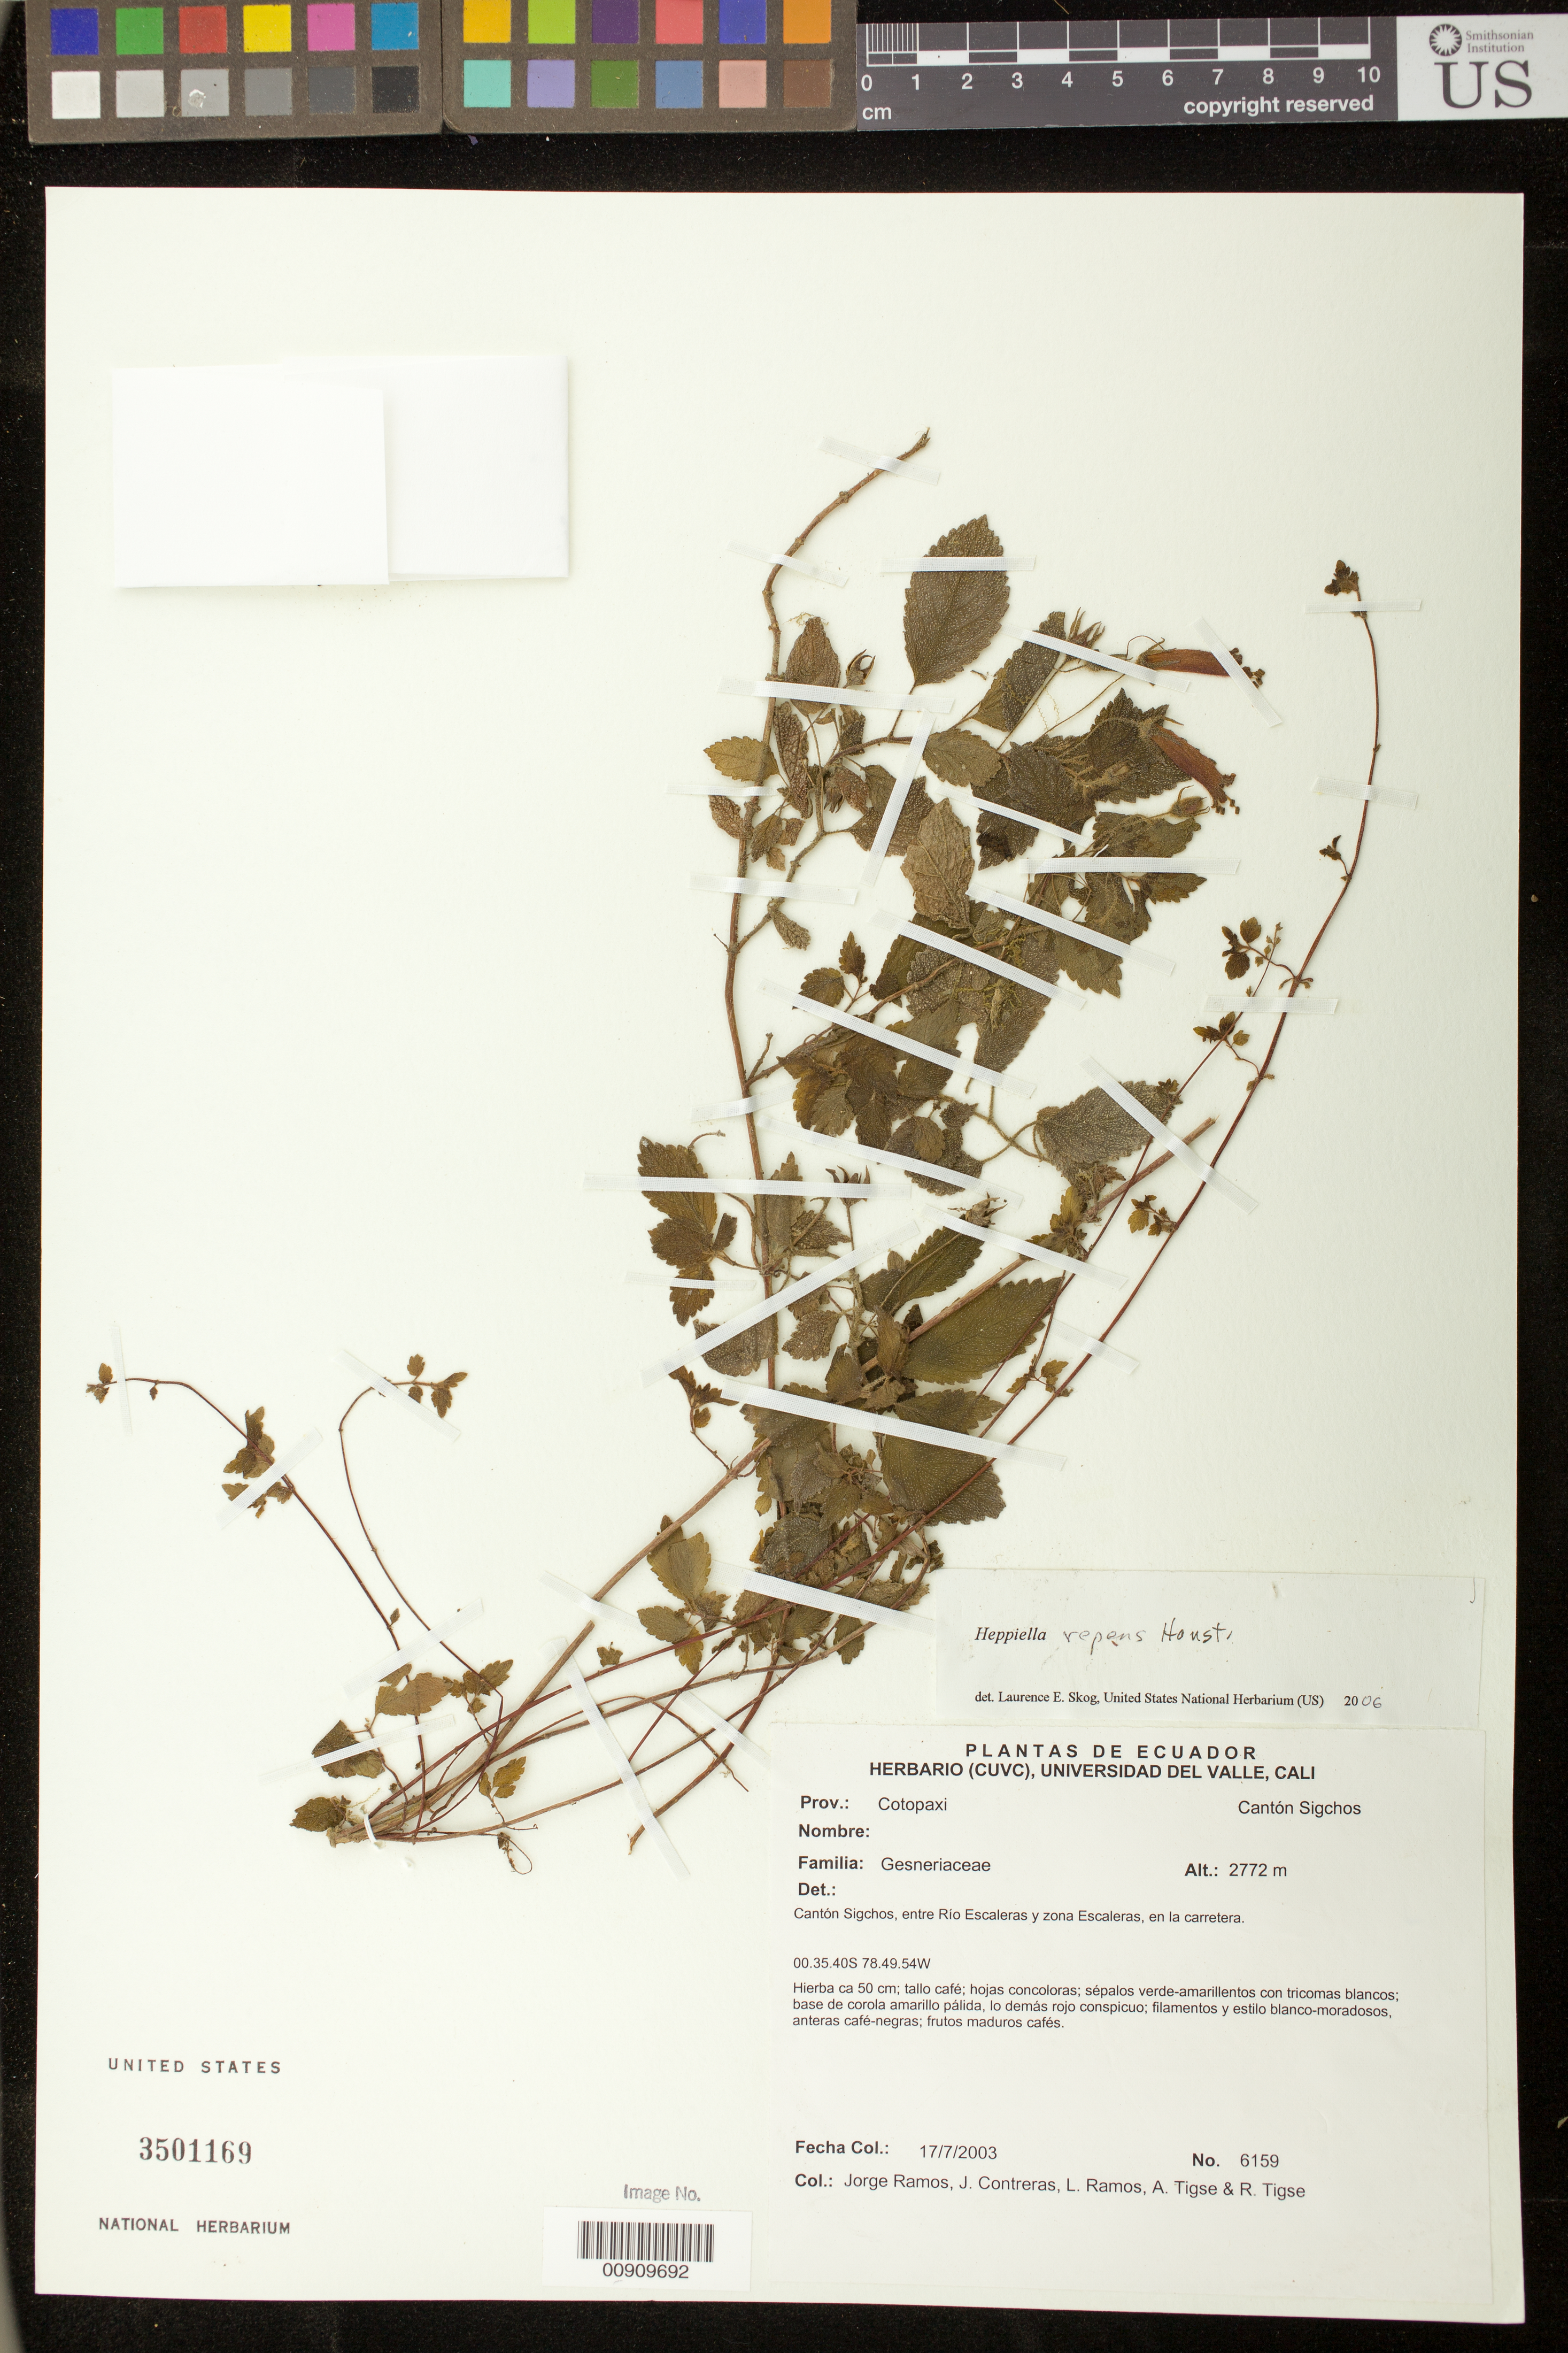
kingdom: Plantae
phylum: Tracheophyta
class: Magnoliopsida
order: Lamiales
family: Gesneriaceae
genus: Heppiella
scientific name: Heppiella repens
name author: Hanst.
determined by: Skog, Laurence E.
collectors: J. Ramos, J. Contreras, L. Ramos, A. Tigse & R. Tigse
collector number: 6159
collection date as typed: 17 Jul 2003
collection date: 2003-07-17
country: Ecuador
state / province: Cotopaxi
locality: Cantón Sigchos, entre Rio Los Escaleras y zona Escaleras, en la carretera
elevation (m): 2772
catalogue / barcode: US 3501169